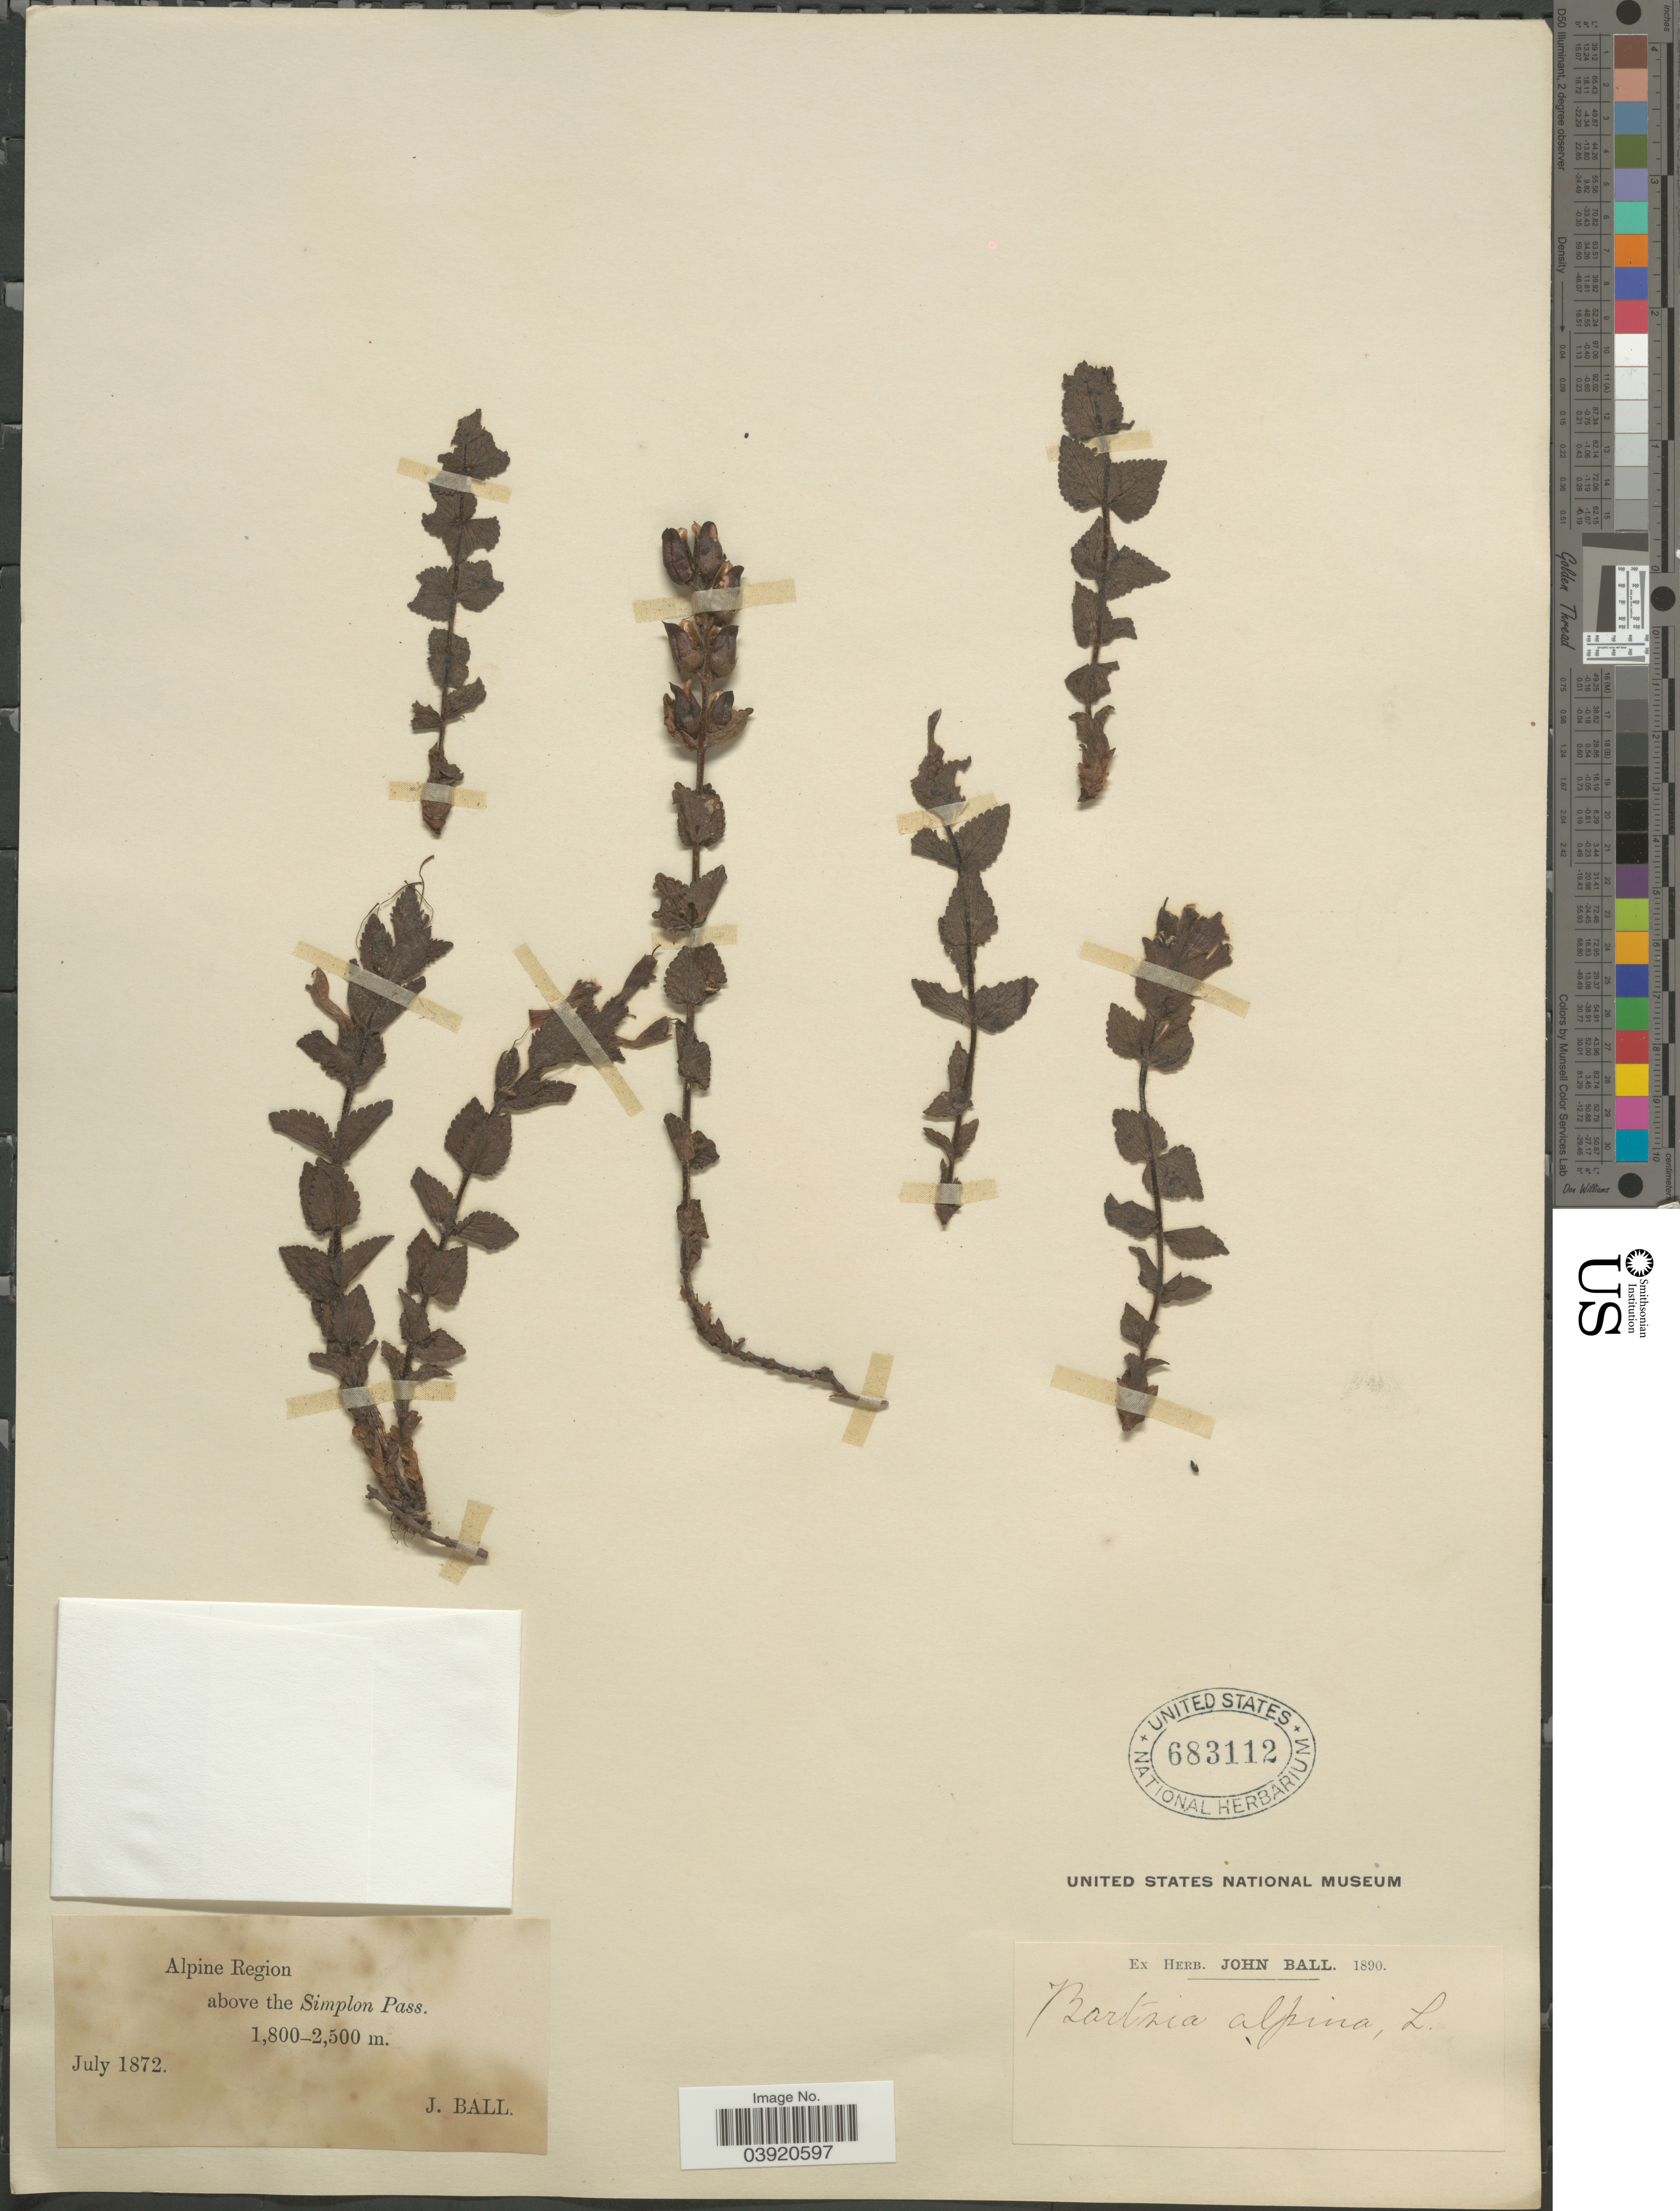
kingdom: Plantae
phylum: Tracheophyta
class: Magnoliopsida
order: Lamiales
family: Orobanchaceae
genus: Bartsia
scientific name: Bartsia alpina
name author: L.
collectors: J. Ball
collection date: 1872-07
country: Switzerland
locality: Alpine Region above the Simplon Pass.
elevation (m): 1800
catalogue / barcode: US 683112